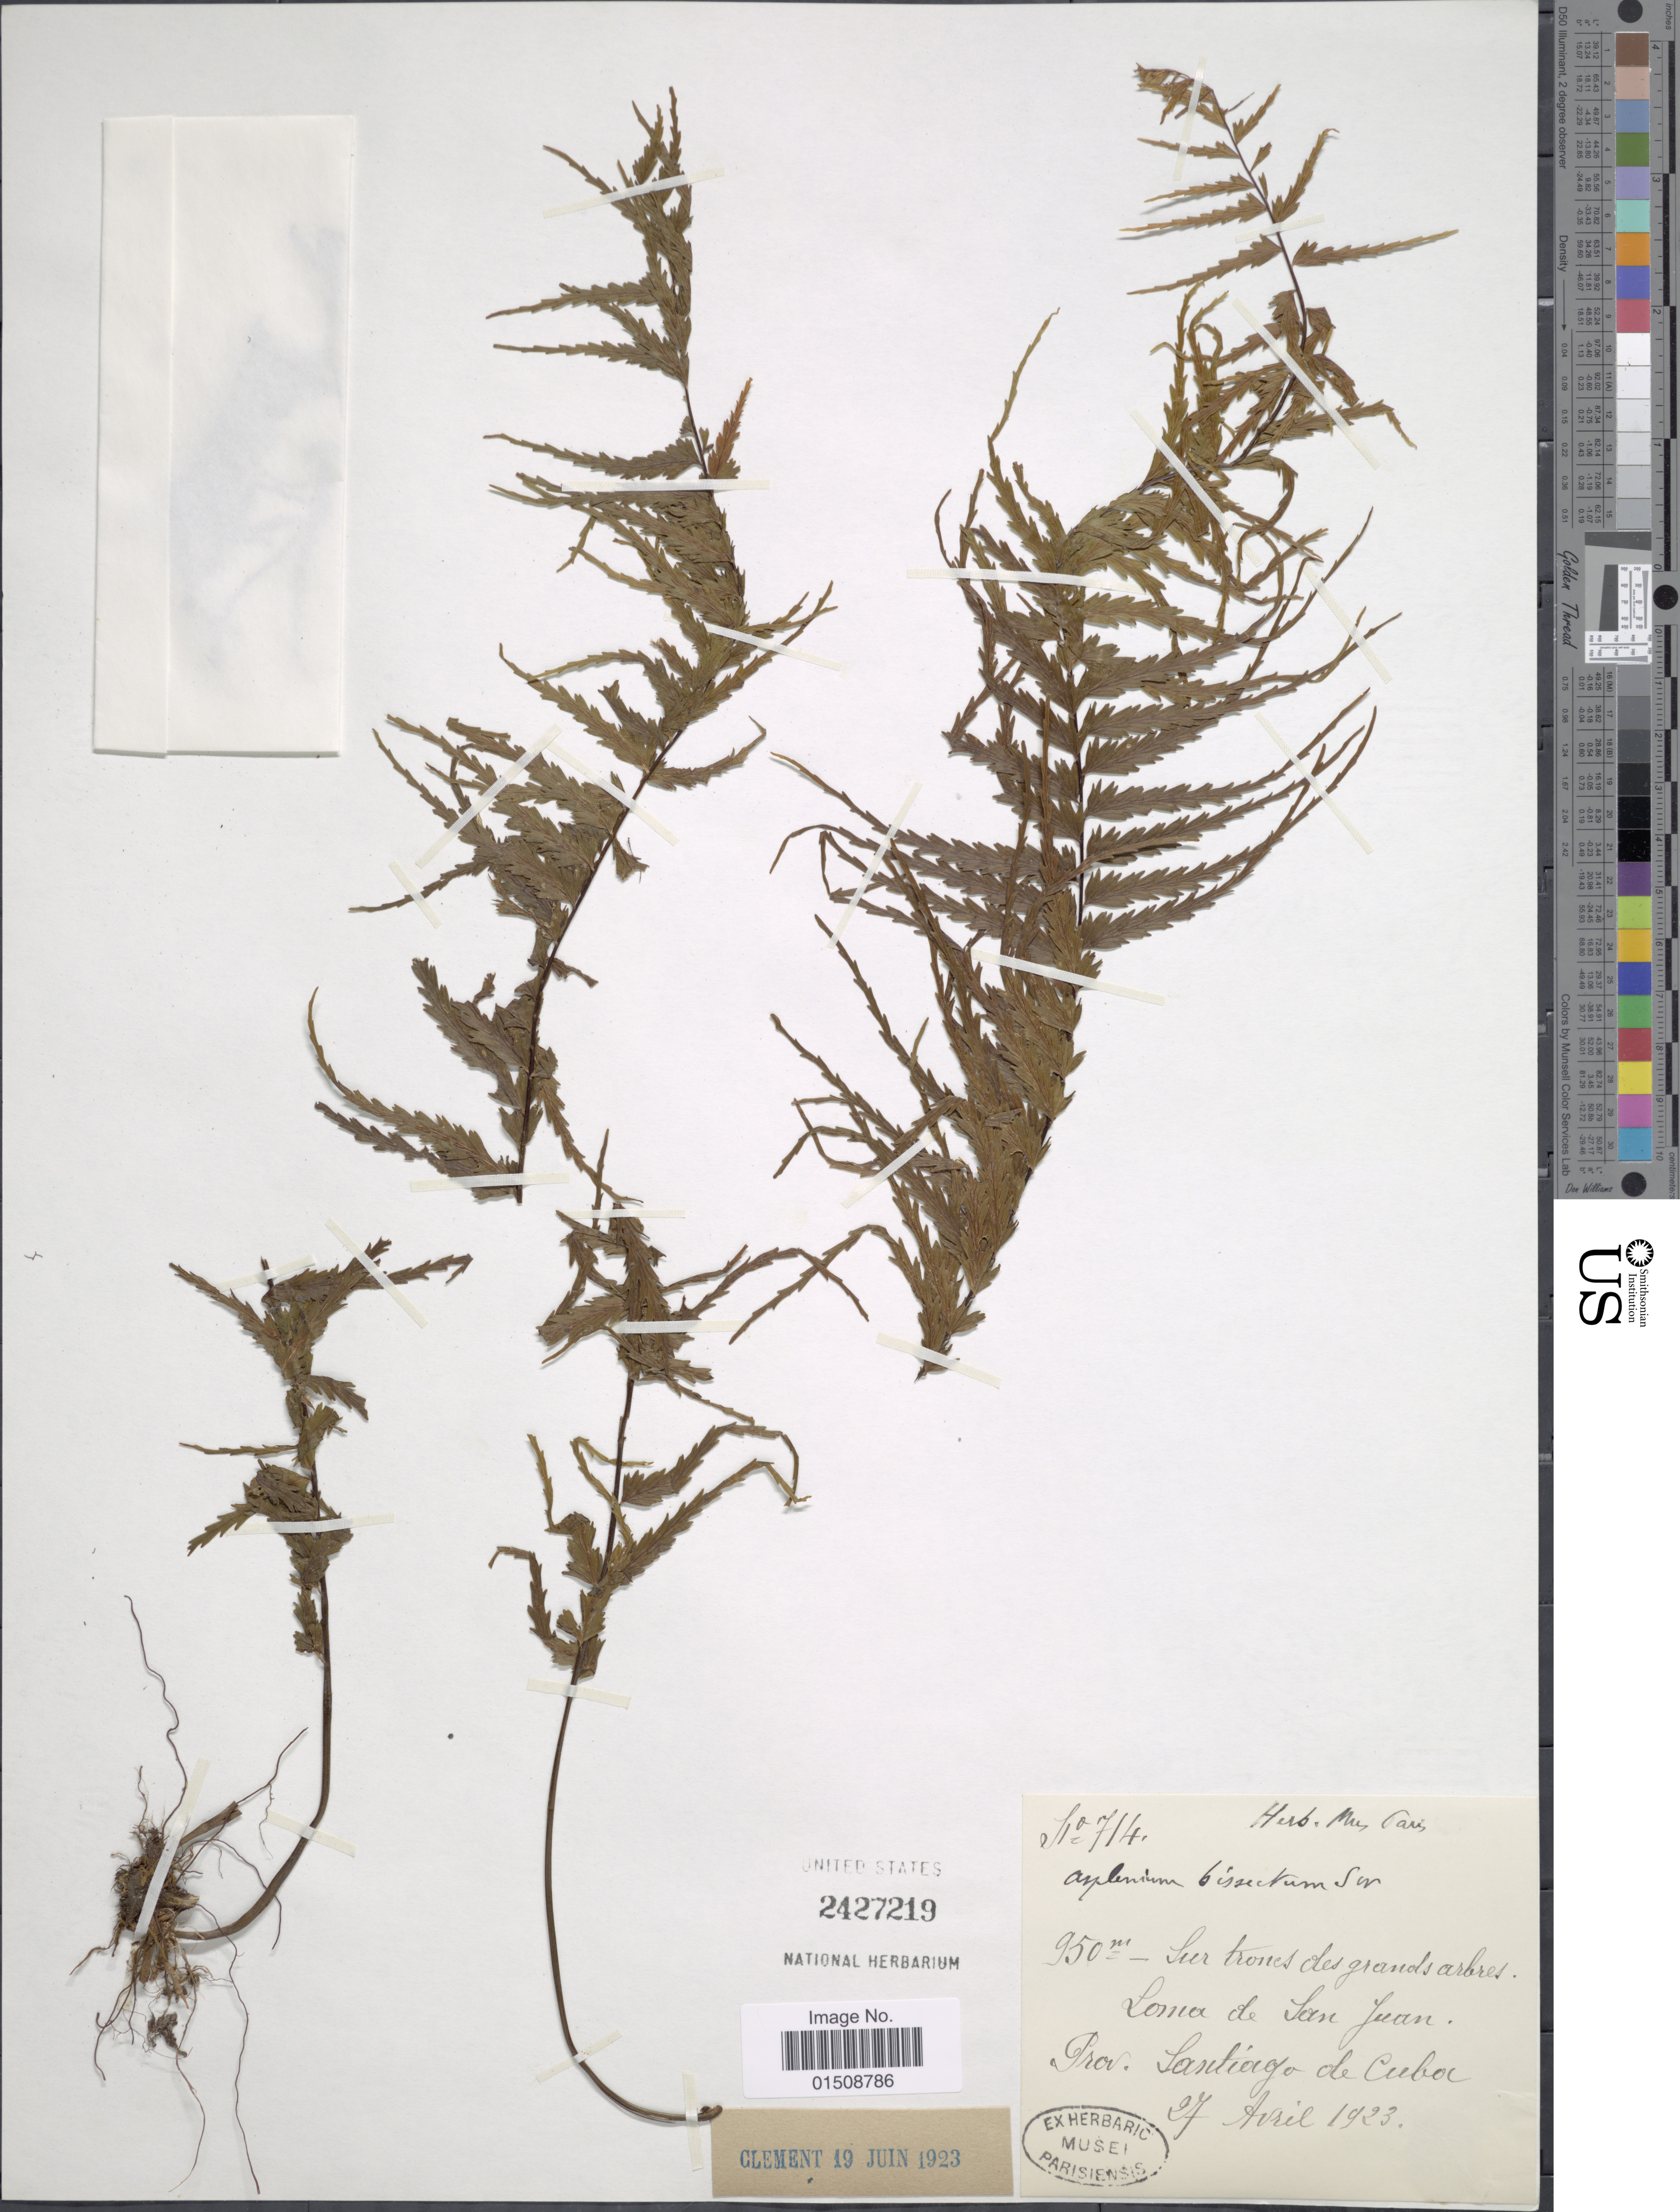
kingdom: Plantae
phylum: Tracheophyta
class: Polypodiopsida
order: Polypodiales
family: Aspleniaceae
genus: Asplenium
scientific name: Asplenium dissectum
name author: Sw.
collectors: ex herb. Mus. Paris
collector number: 714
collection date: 1923-04-27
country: Cuba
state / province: Santiago de Cuba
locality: Loma de San Juan. Prov. Santiago de Cuba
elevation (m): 950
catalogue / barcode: US 2427219